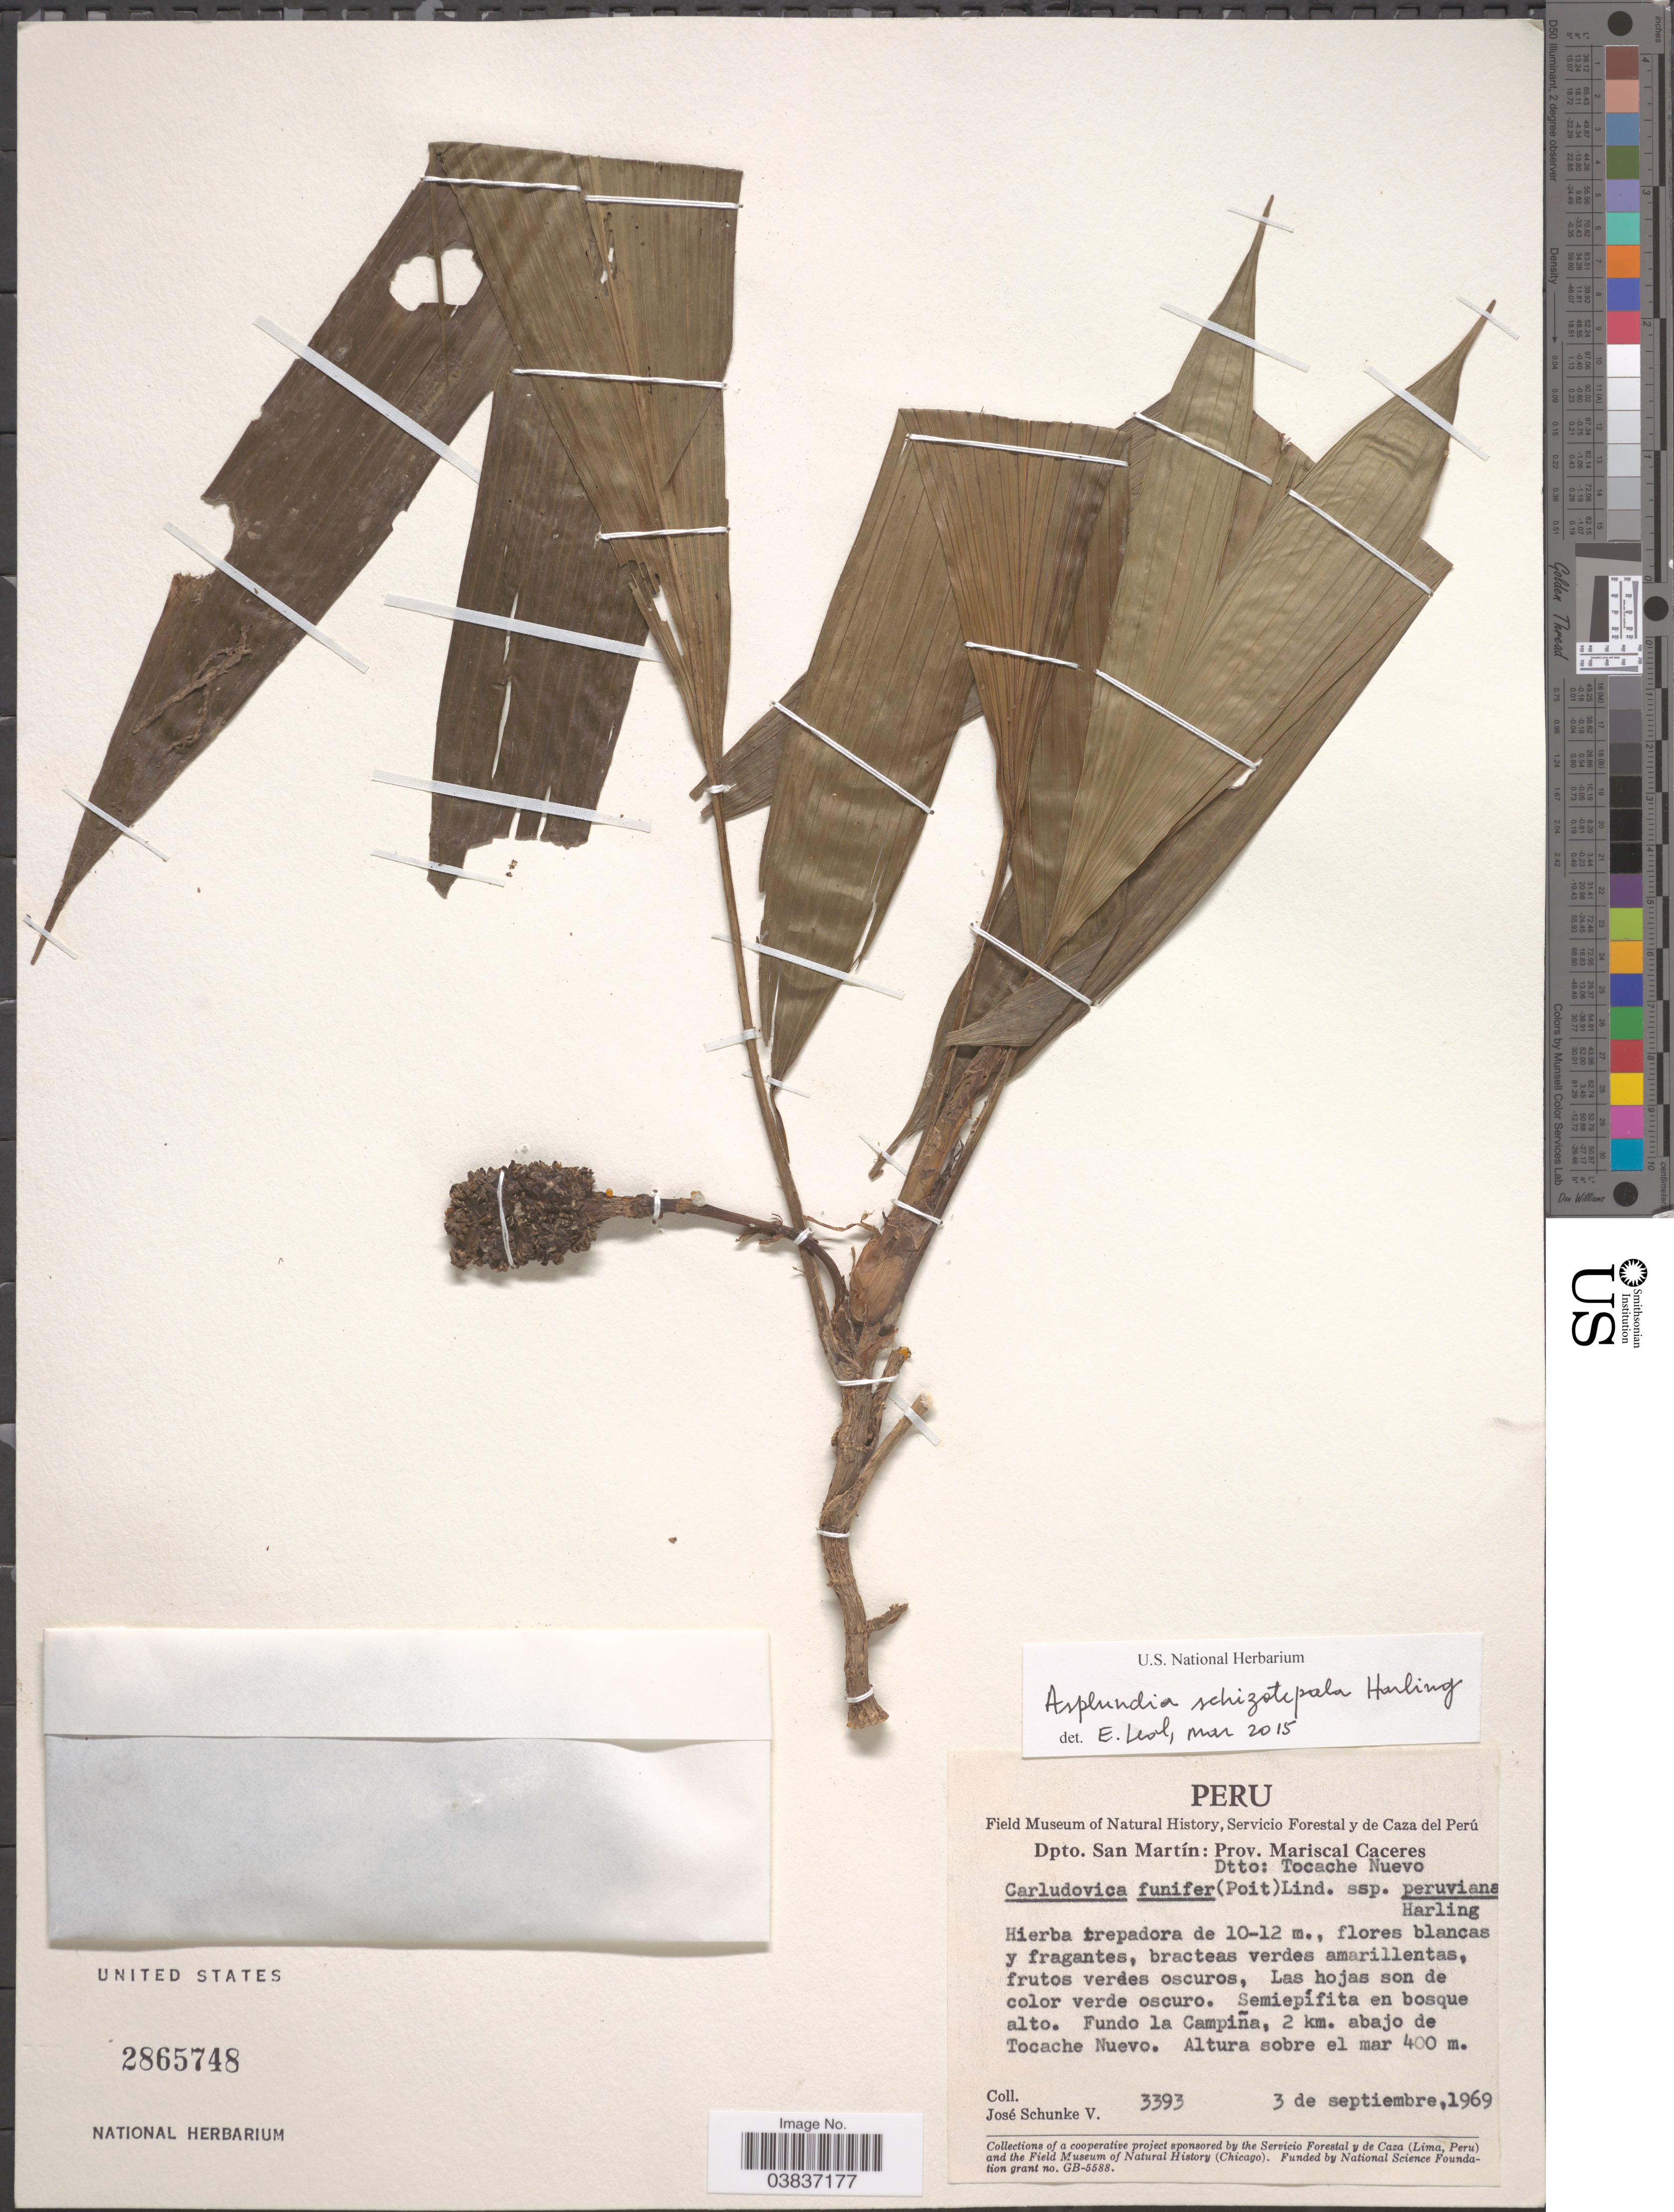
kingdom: Plantae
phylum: Tracheophyta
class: Liliopsida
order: Pandanales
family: Cyclanthaceae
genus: Asplundia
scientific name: Asplundia schizotepala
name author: Harling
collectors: J. Schunke Vigo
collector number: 3393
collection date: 1969-09-03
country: Peru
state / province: San Martín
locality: Dpto. San Martín: Prov. Mariscal Caceres. Dtto. Tocache Nuevo. Fundo la Campiña, 2 km. abajo de Tocache Nuevo.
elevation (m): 400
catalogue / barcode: US 2865748